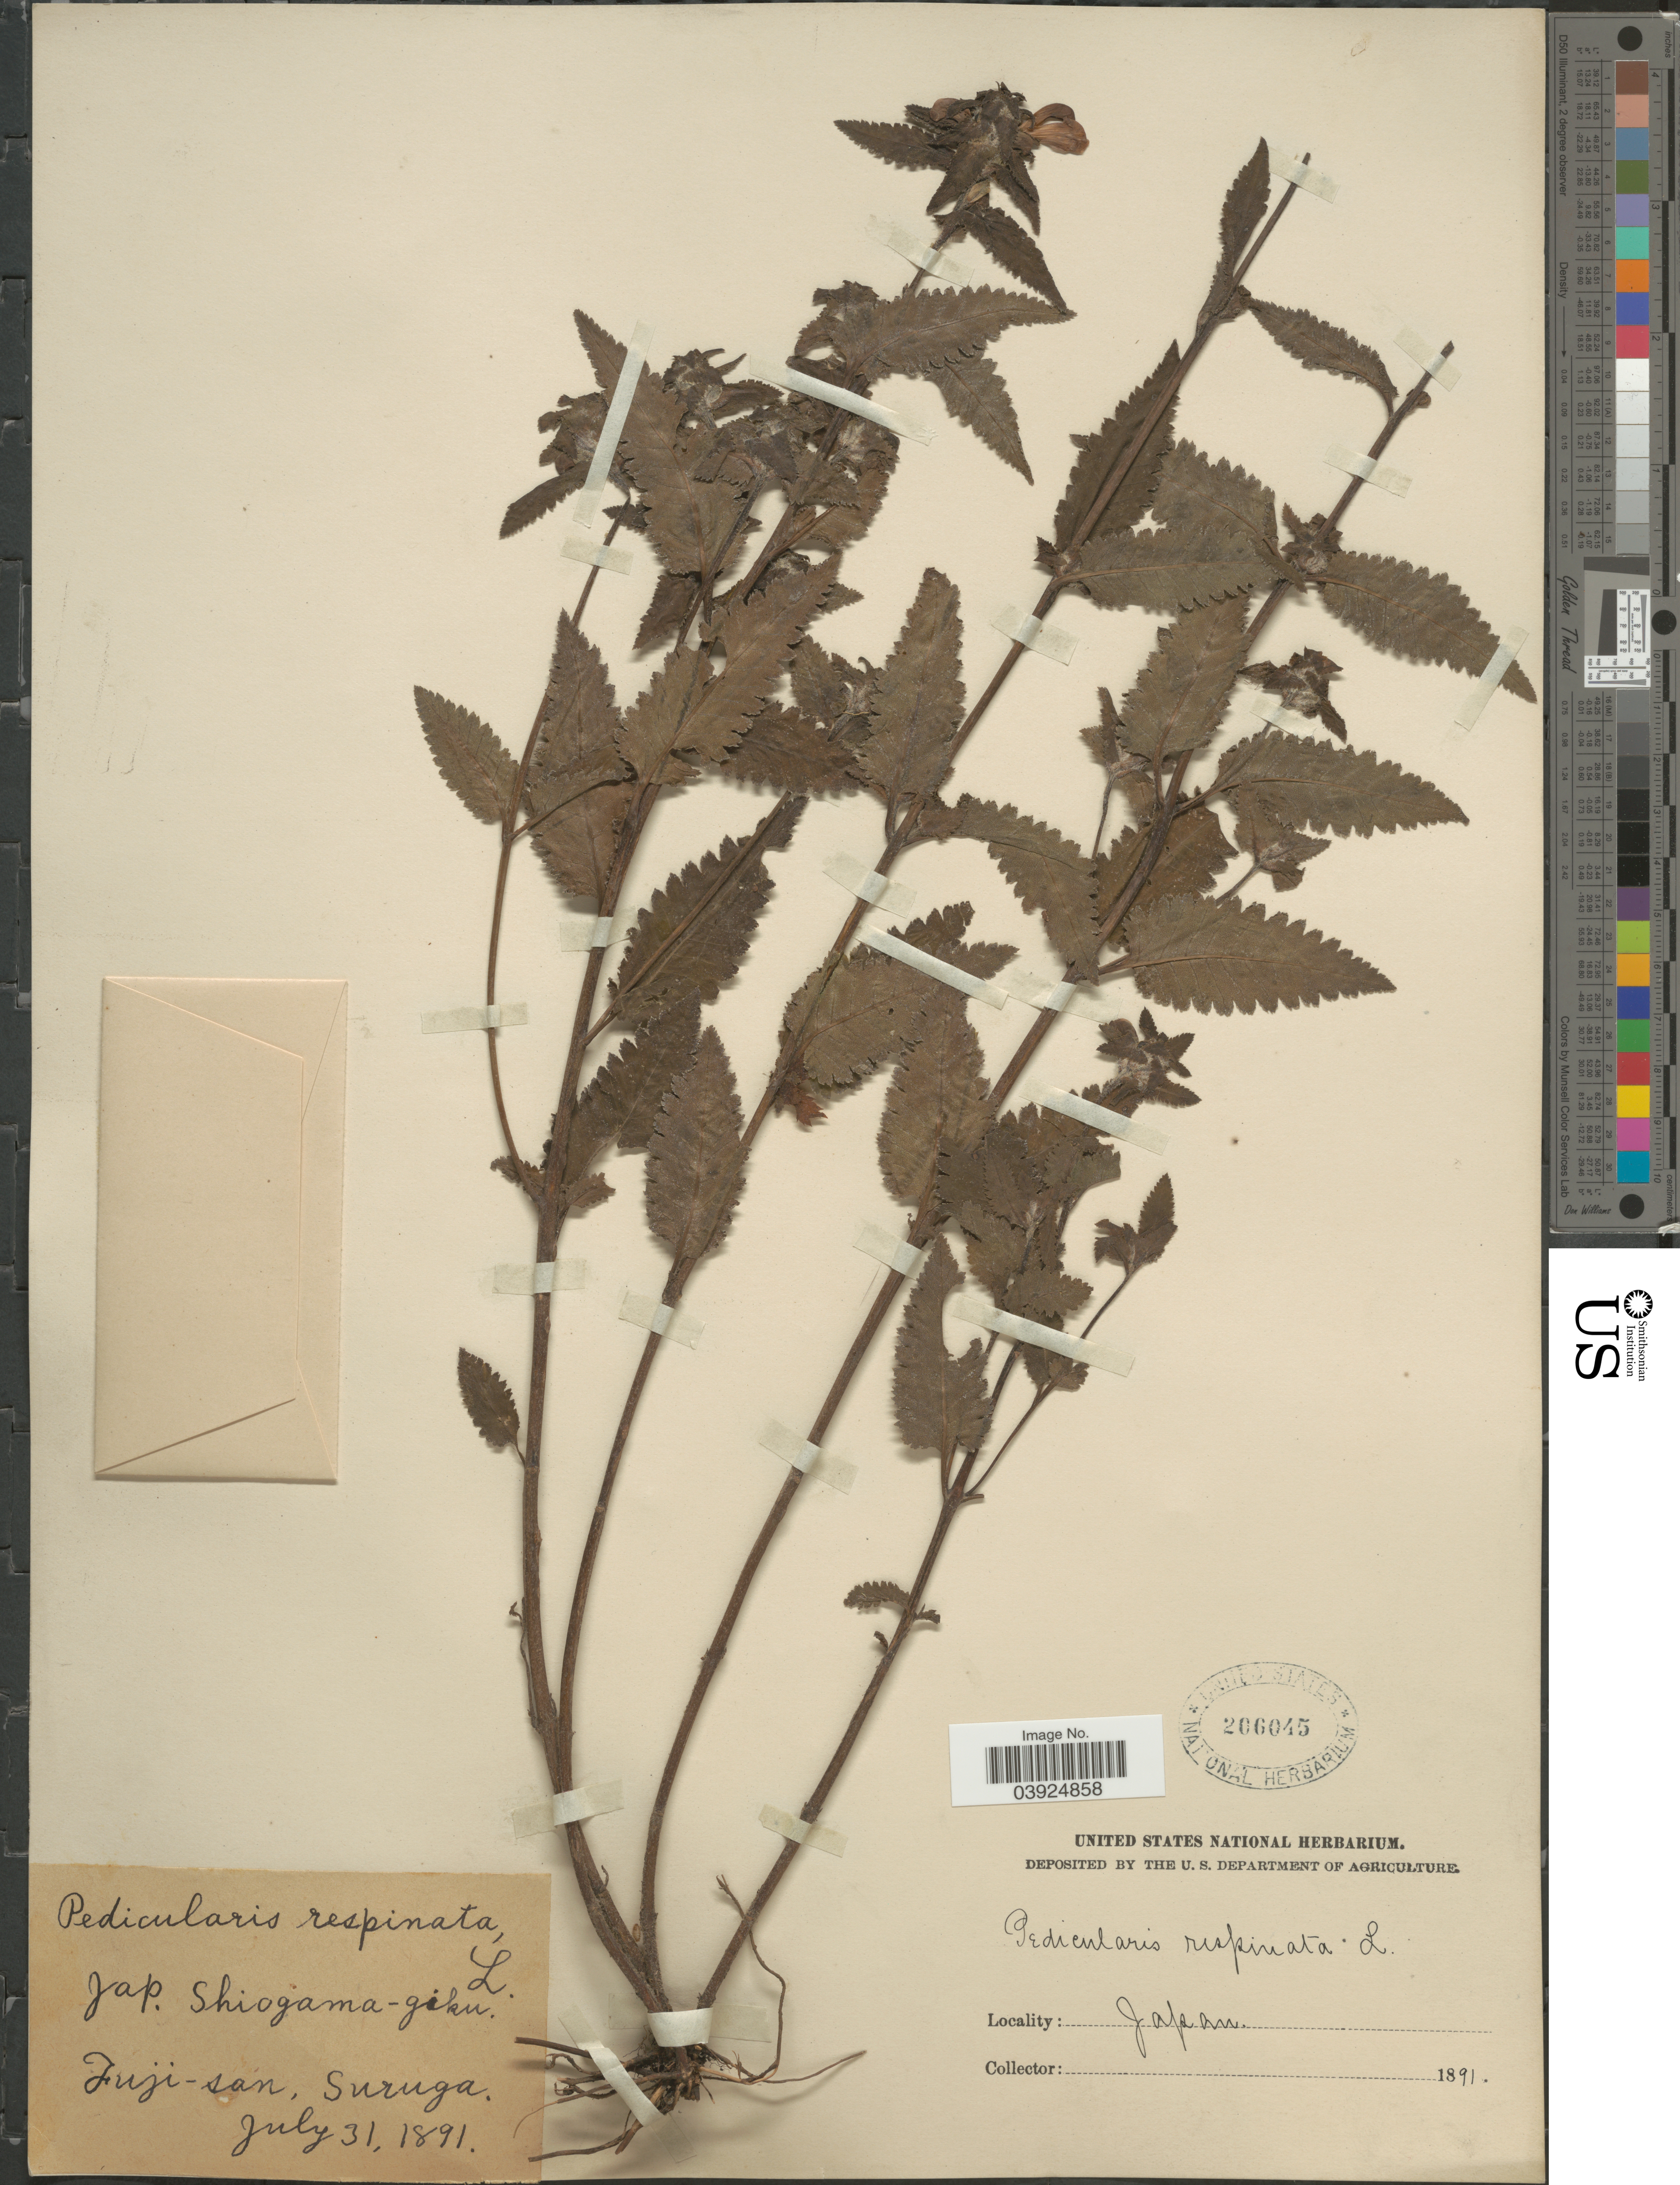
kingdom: Plantae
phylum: Tracheophyta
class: Magnoliopsida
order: Lamiales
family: Orobanchaceae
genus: Pedicularis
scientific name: Pedicularis resupinata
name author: L.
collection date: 1891-07-31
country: Japan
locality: Fuji-san, Suruga.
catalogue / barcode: US 206045